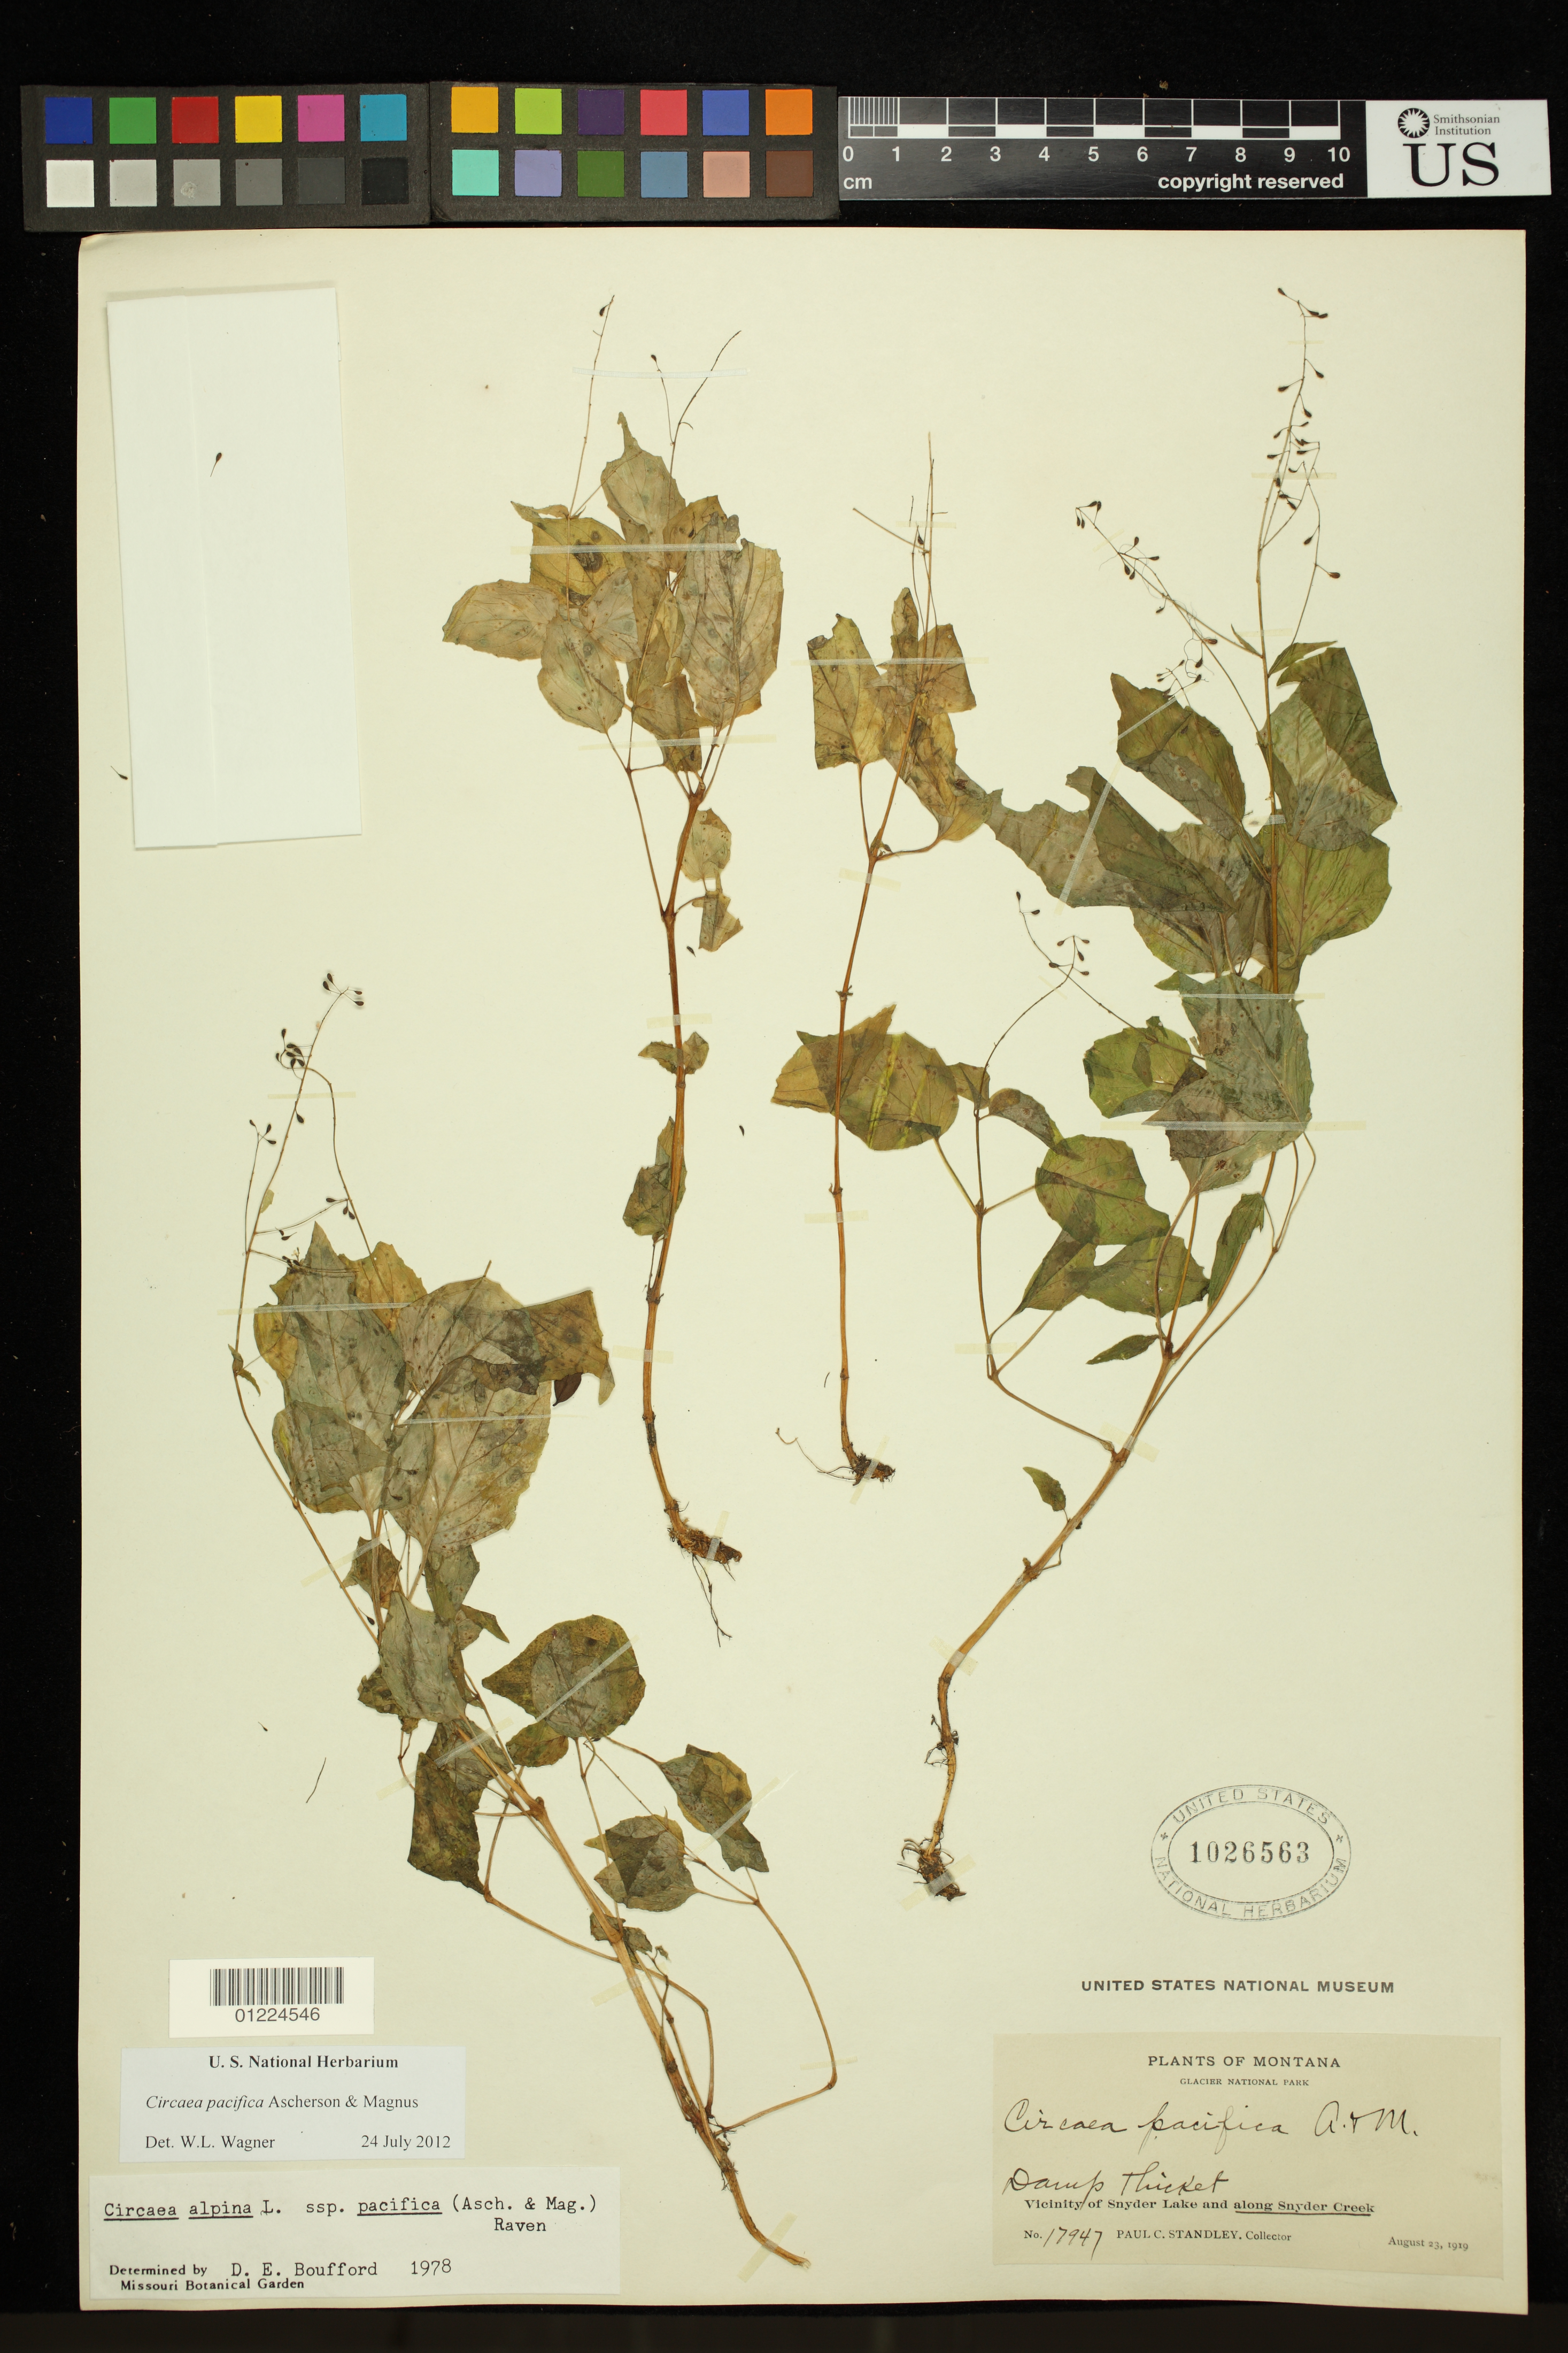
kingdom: Plantae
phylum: Tracheophyta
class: Magnoliopsida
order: Myrtales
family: Onagraceae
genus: Circaea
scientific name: Circaea pacifica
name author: Asch. & Magnus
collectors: P. C. Standley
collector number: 17947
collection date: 1919-08-23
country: United States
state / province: Montana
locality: Vicinity of Snyder Lake and along Snyder Creek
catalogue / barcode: US 1026563